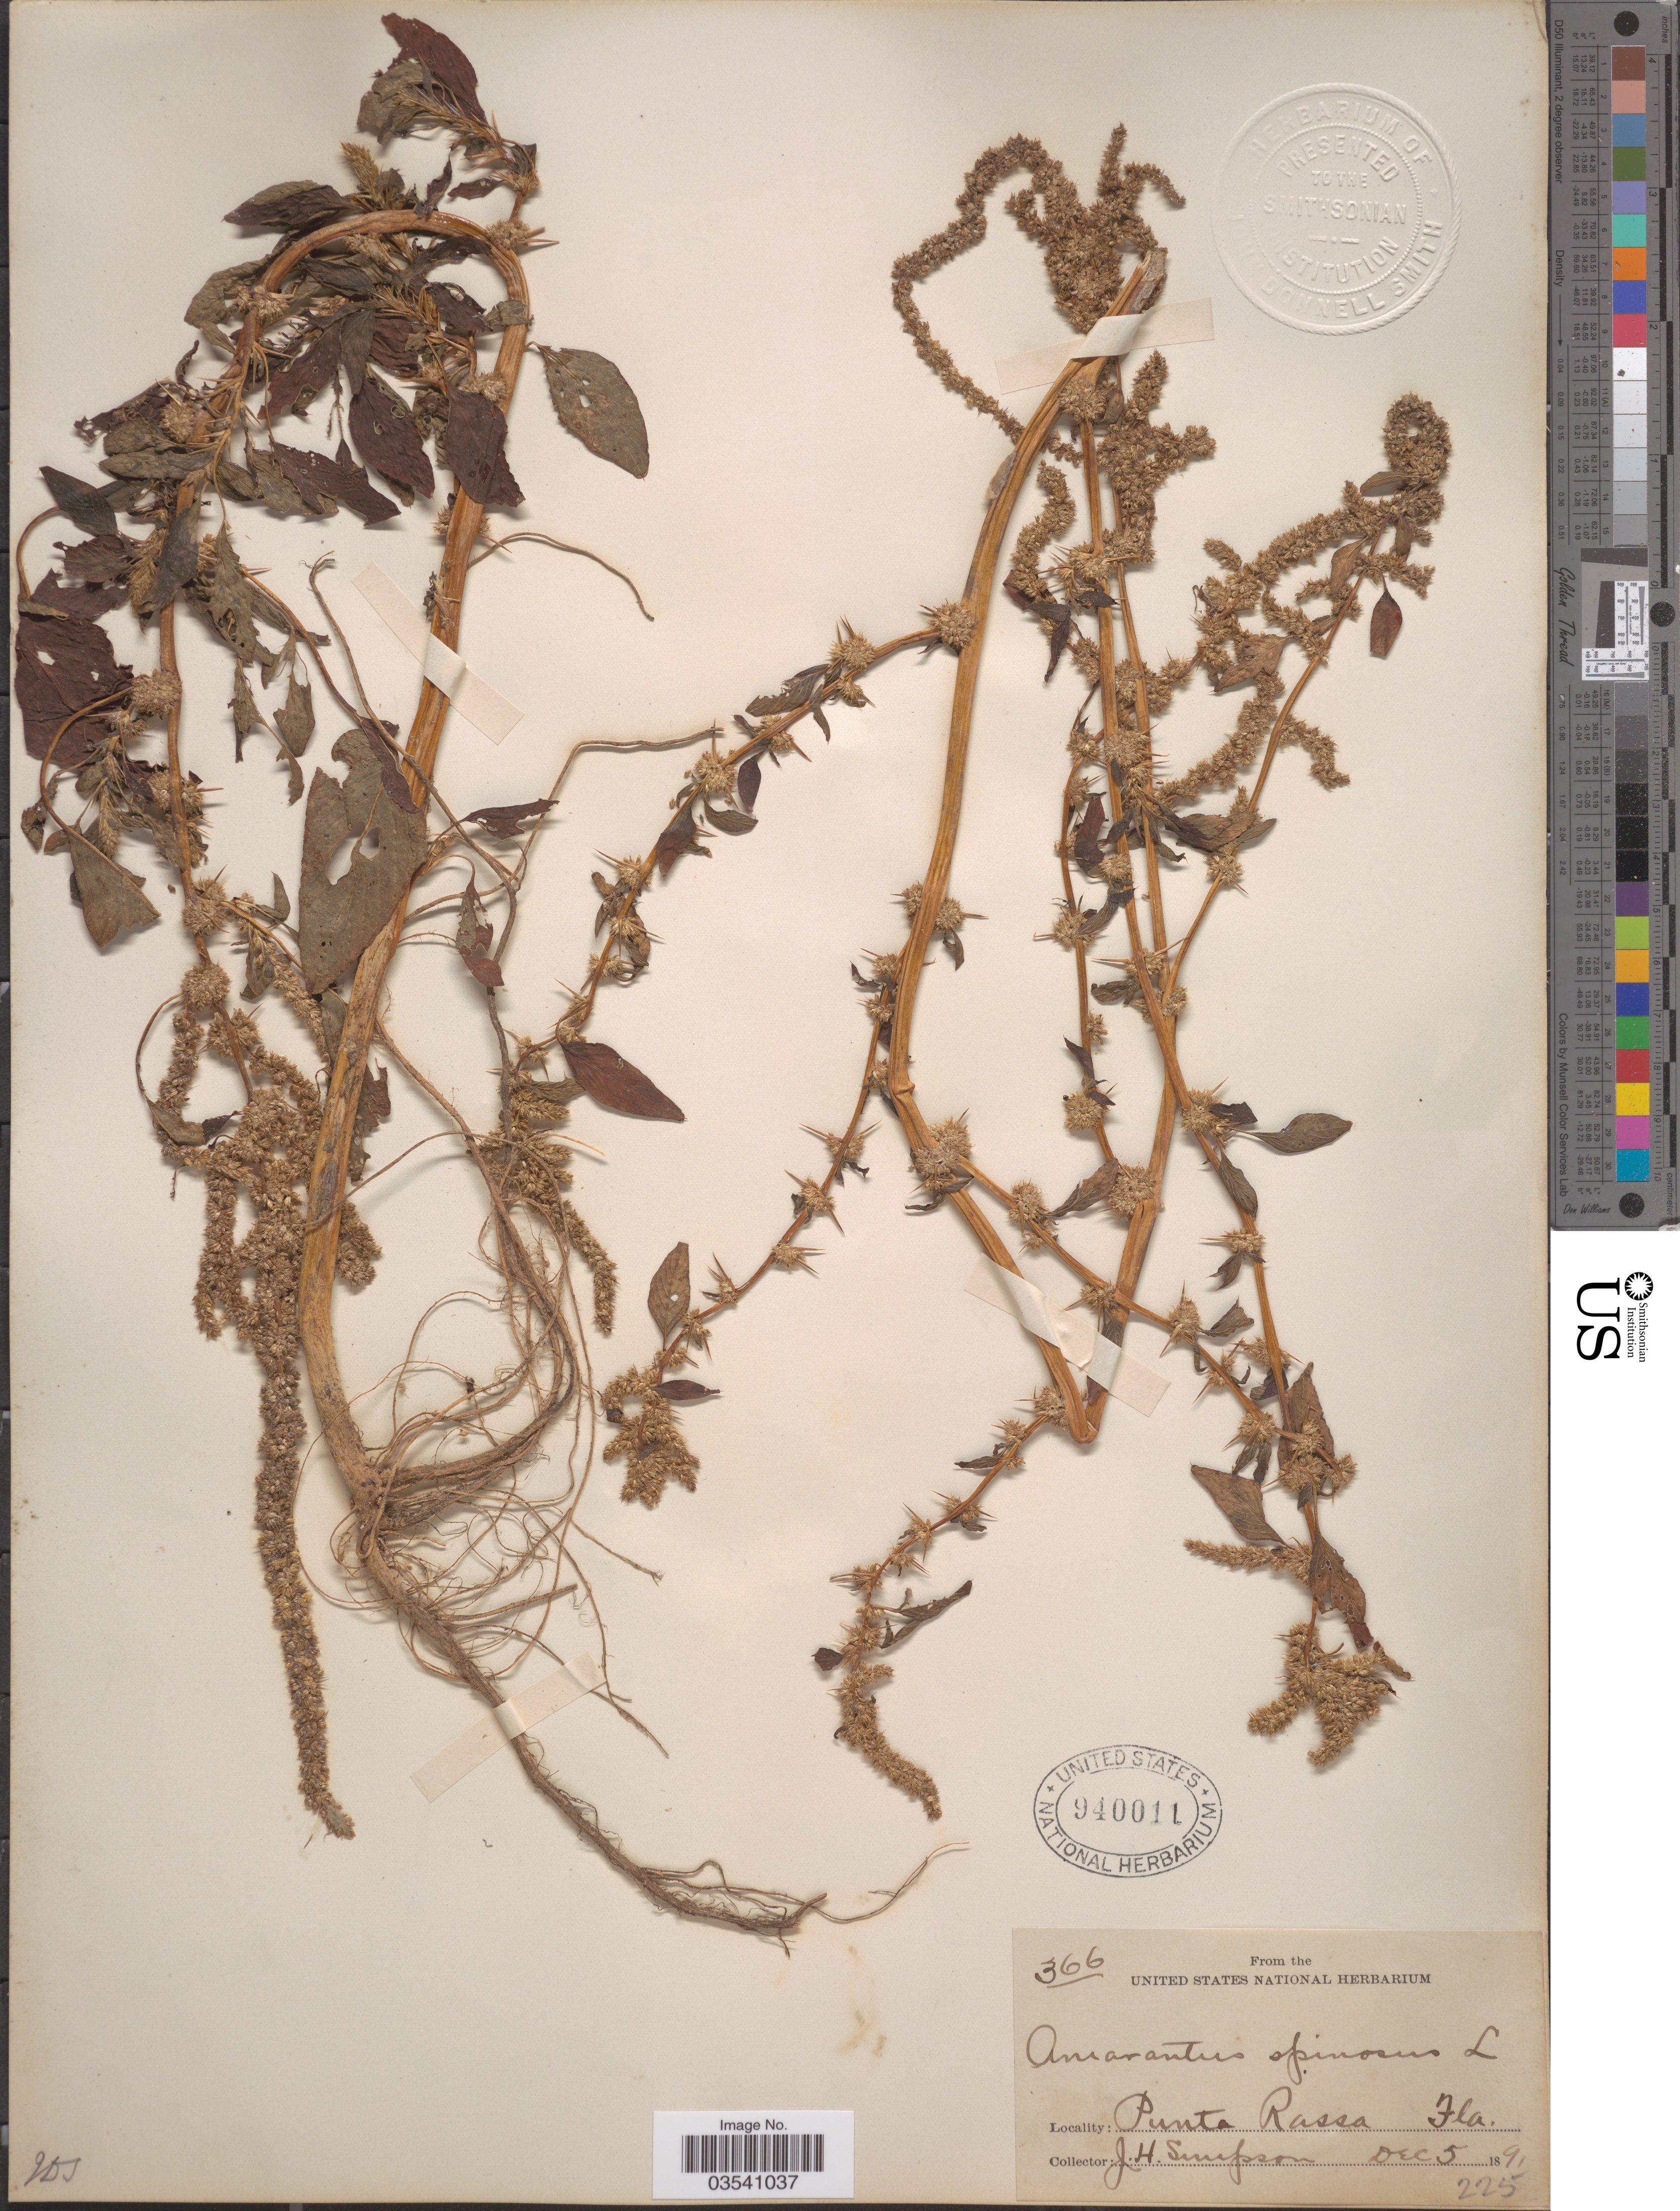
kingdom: Plantae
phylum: Tracheophyta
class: Magnoliopsida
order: Caryophyllales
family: Amaranthaceae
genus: Amaranthus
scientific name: Amaranthus spinosus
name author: L.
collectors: J. H. Simpson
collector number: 366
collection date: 1891-12-05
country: United States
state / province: Florida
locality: Punta Rassa.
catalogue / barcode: US 940011